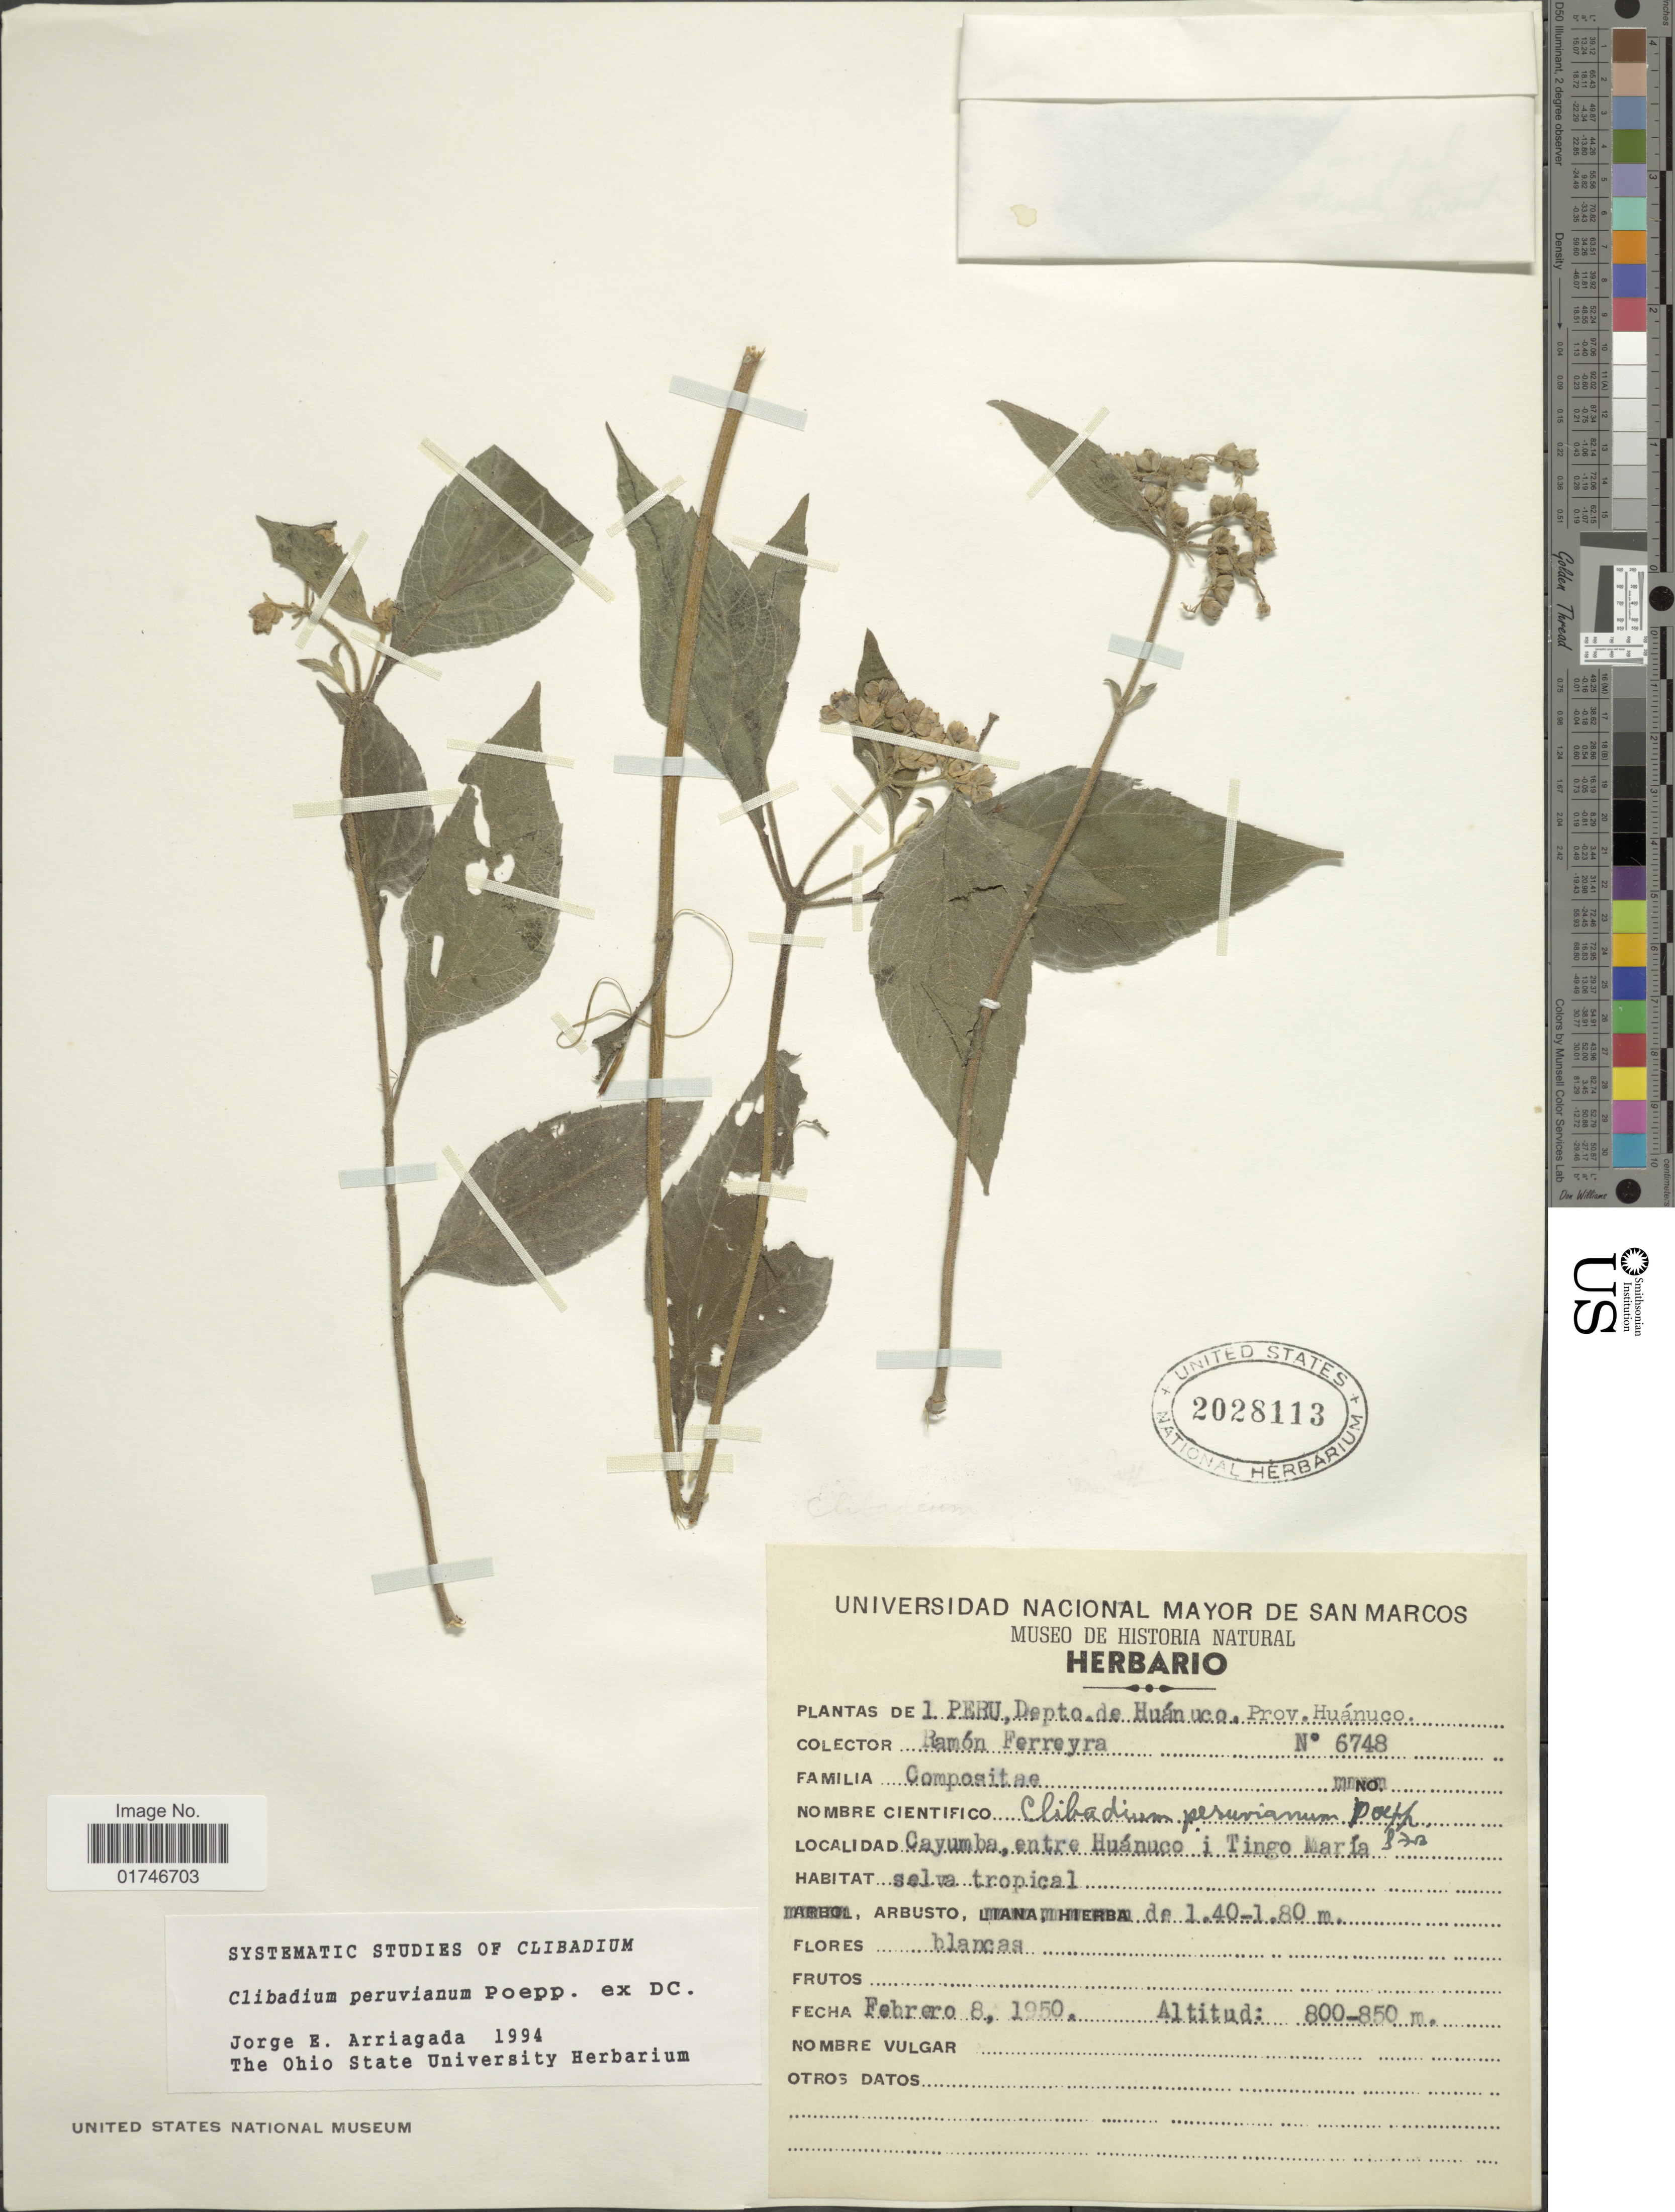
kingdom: Plantae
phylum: Tracheophyta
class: Magnoliopsida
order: Asterales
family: Asteraceae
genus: Clibadium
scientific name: Clibadium peruvianum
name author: Poepp.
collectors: R. A. Ferreyra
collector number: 6748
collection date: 1950-02-08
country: Peru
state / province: Huánuco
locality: Depto. de Huánuco. Prov. Huánuco. Cayumba, entre Huánuco i Tingo María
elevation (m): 800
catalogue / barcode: US 2028113